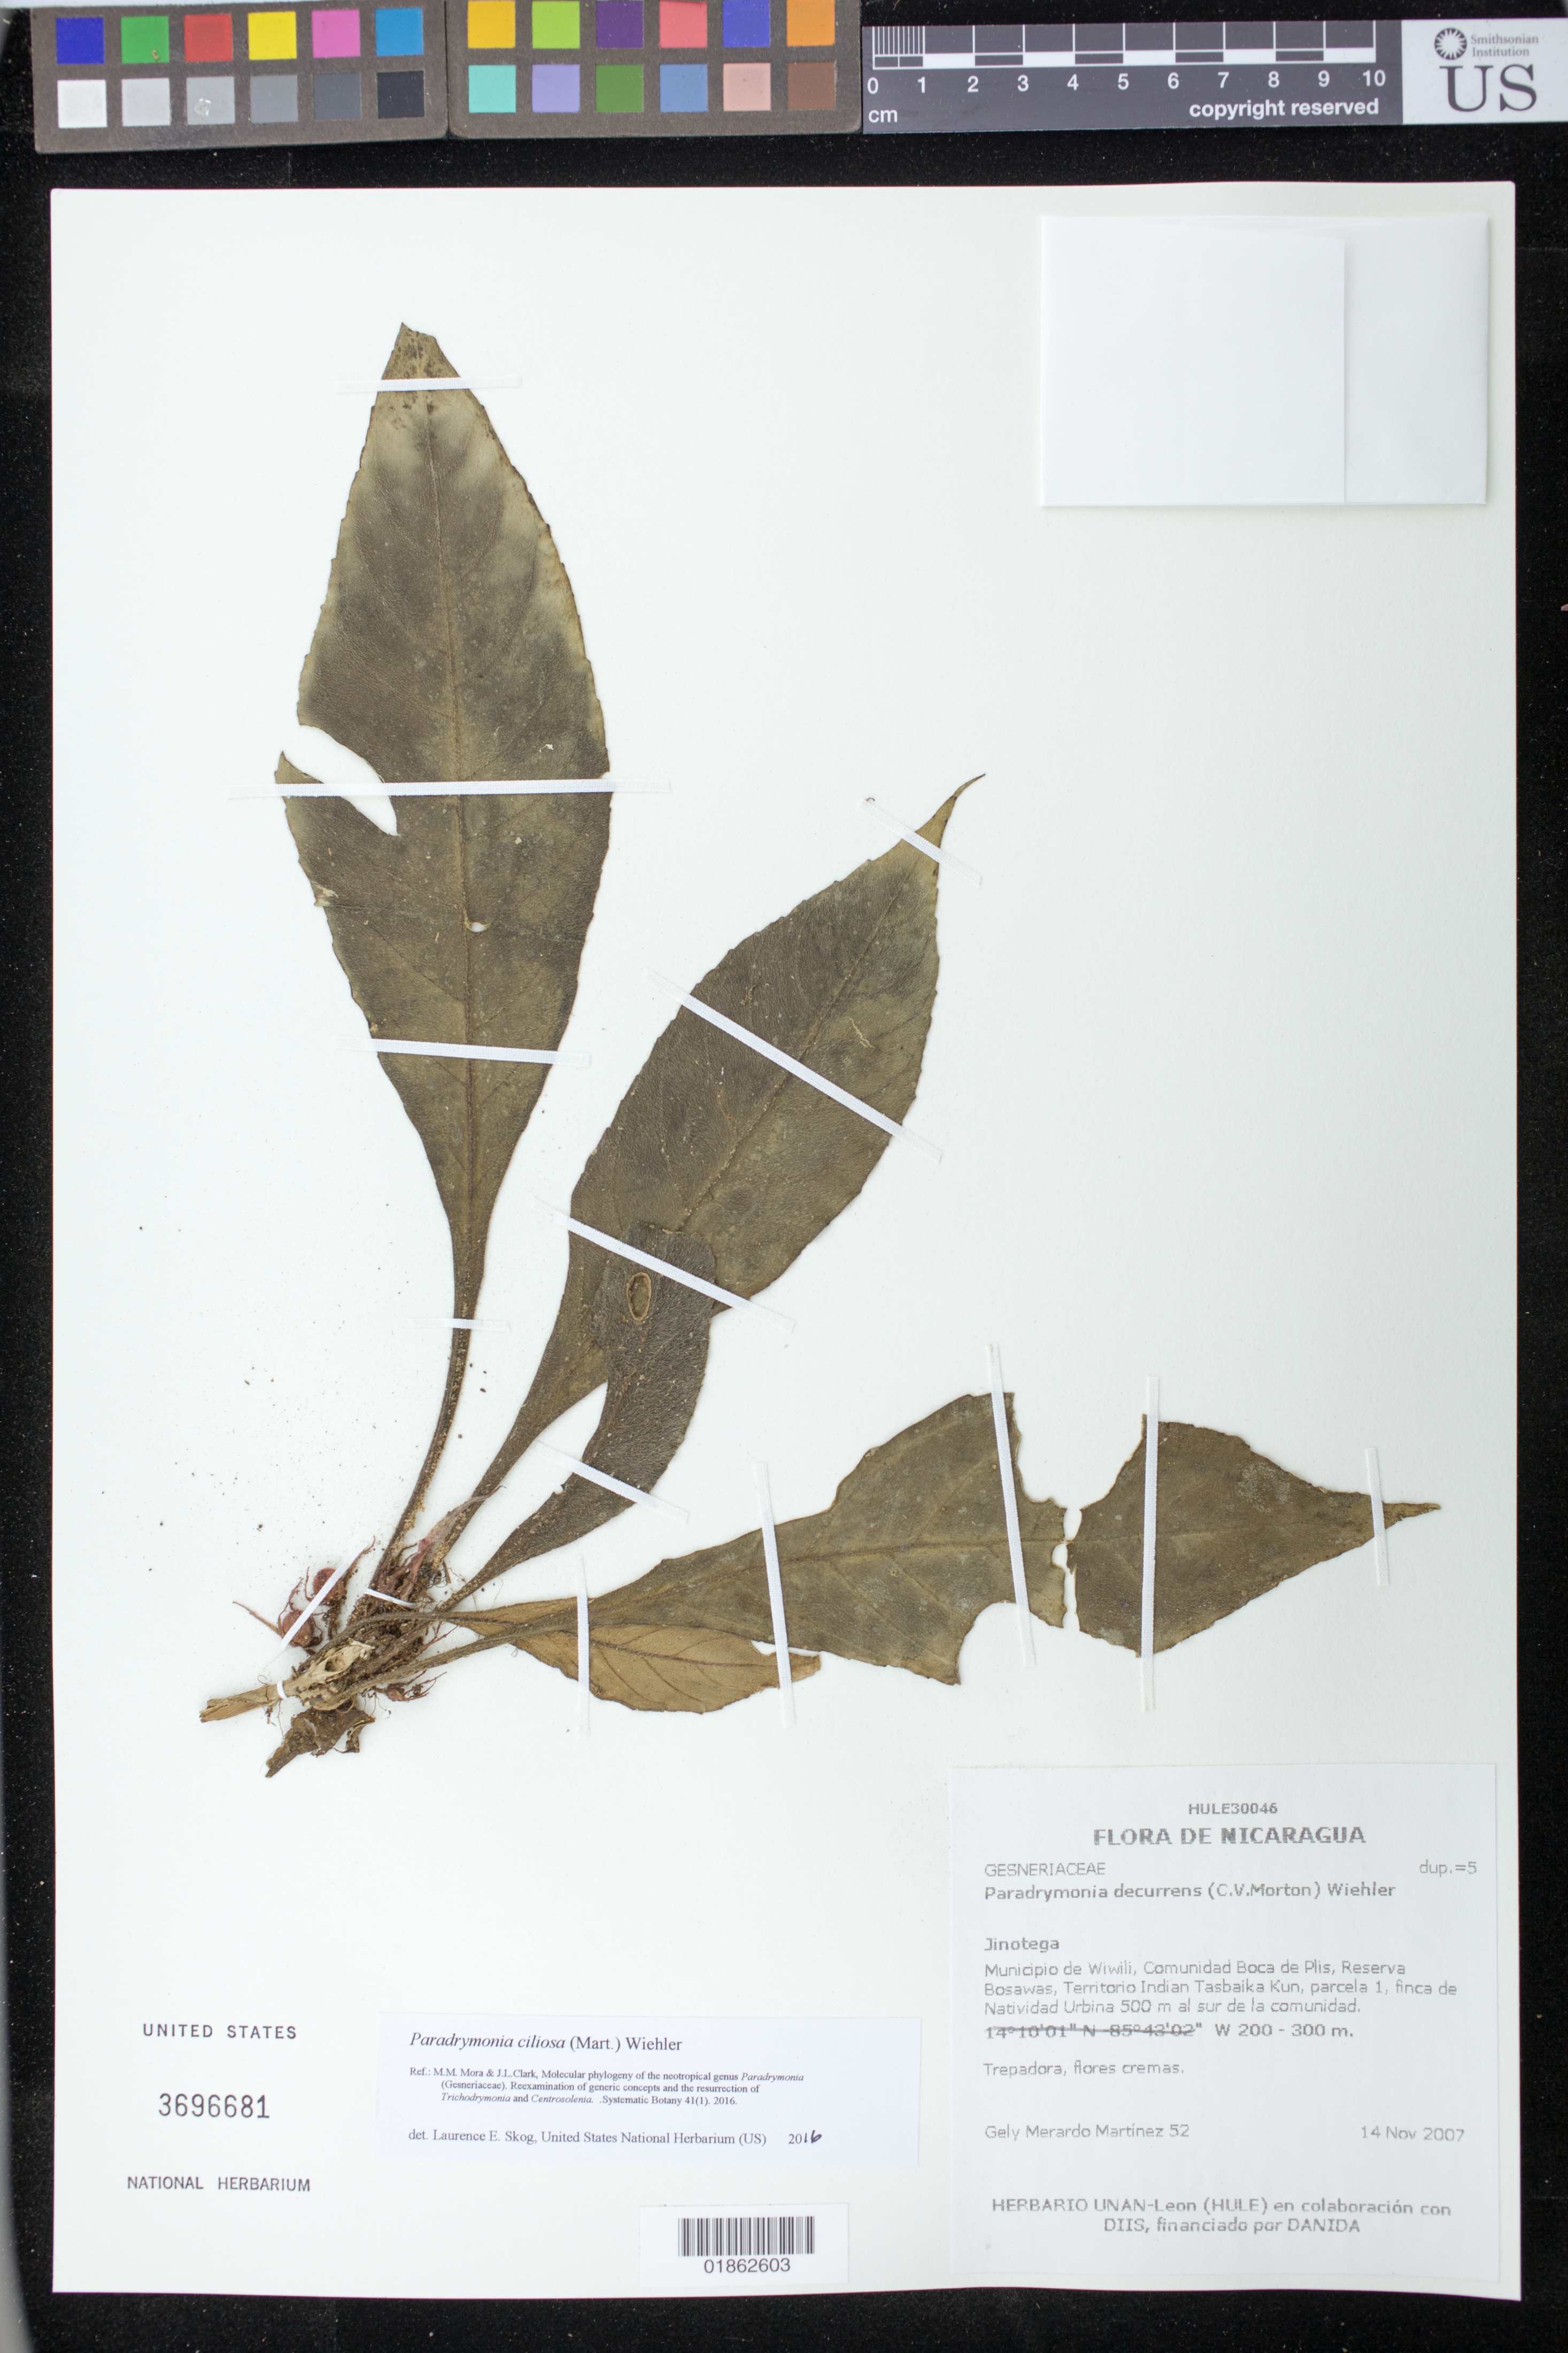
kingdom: Plantae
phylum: Tracheophyta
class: Magnoliopsida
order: Lamiales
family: Gesneriaceae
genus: Paradrymonia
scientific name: Paradrymonia ciliosa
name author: (Mart.) Wiehler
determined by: Skog, Laurence E.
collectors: G. Martinez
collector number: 52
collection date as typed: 14 Nov 2007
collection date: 2007-11-14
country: Nicaragua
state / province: Jinotega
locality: Municipio de Wiwili, Comunidad Boca de Plis, Reserva Bosawas, Territorio Indian Tasbaika Kun, parcela 1, finca de Natividad Urbina 500 m al sur de la comunidad.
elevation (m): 200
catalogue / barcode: US 3696681